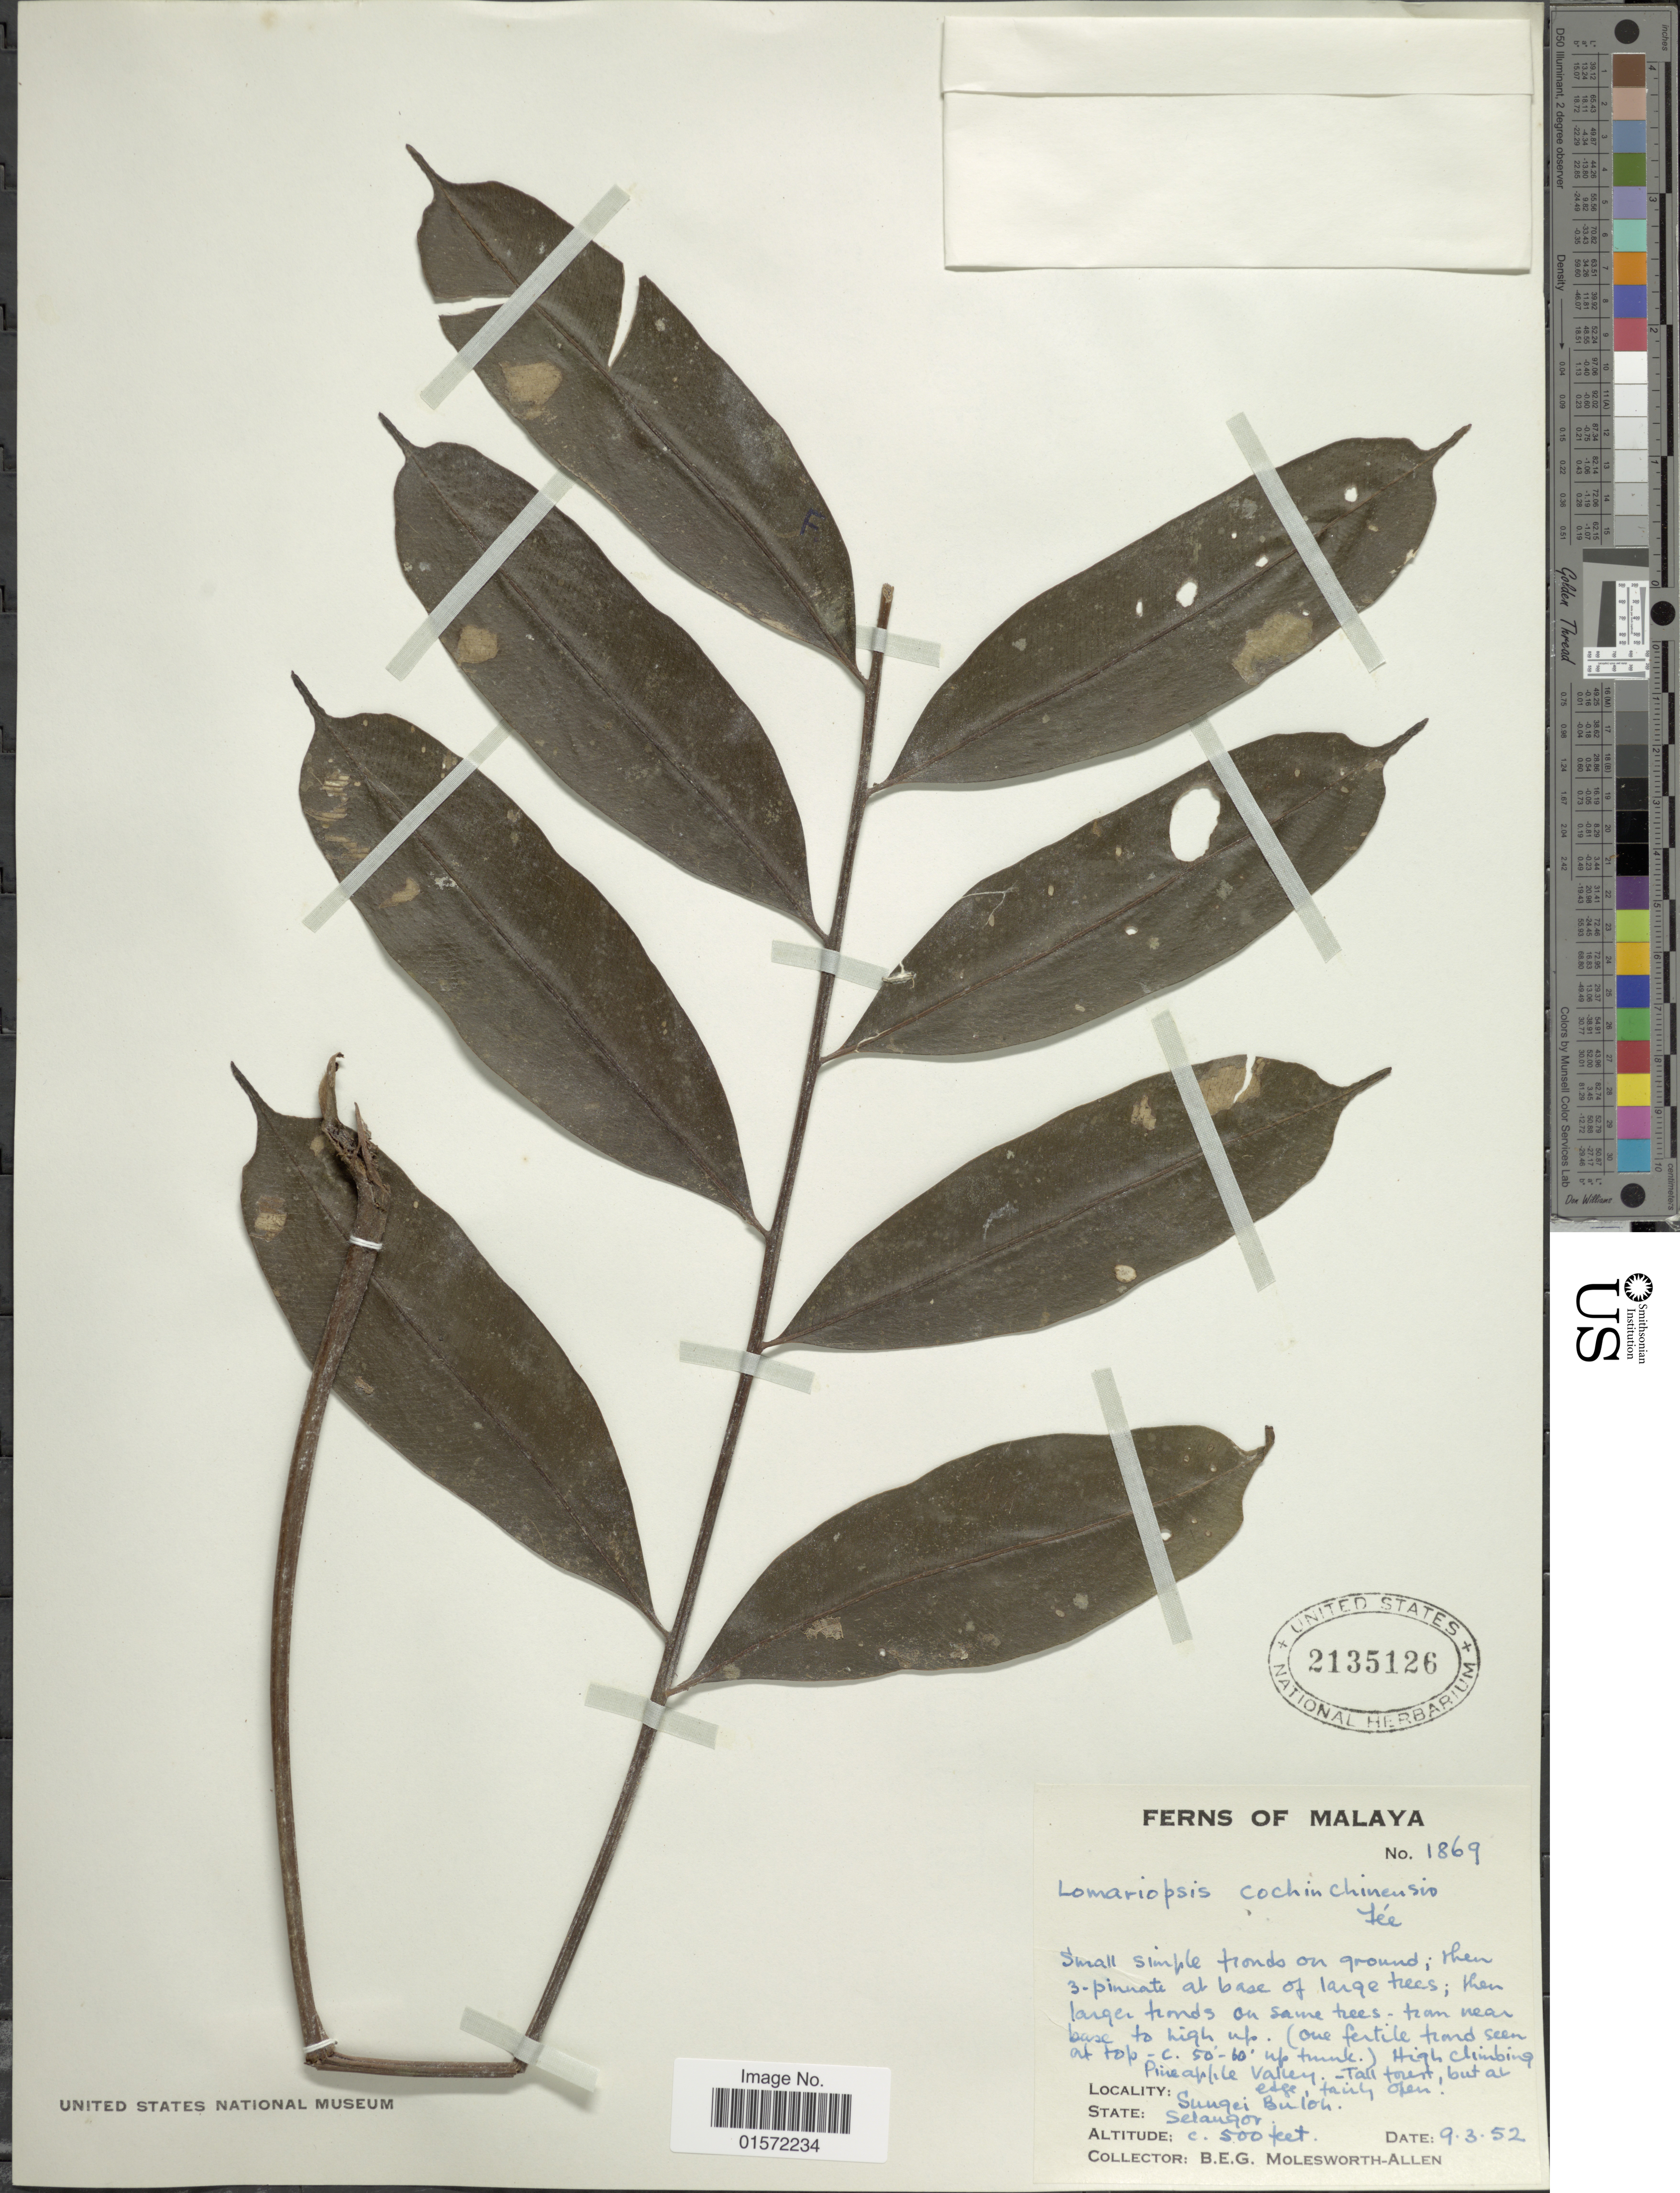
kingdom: Plantae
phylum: Tracheophyta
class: Polypodiopsida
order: Polypodiales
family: Lomariopsidaceae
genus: Lomariopsis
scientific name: Lomariopsis cochinchinensis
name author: Fée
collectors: B. E. G. Molesworth-Allen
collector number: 1869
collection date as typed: Transcribed d/m/y: 9/3/52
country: Malaysia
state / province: Selangor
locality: Malaya, Pineapple Valley, Sungei Buloh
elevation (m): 152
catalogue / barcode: US 2135126